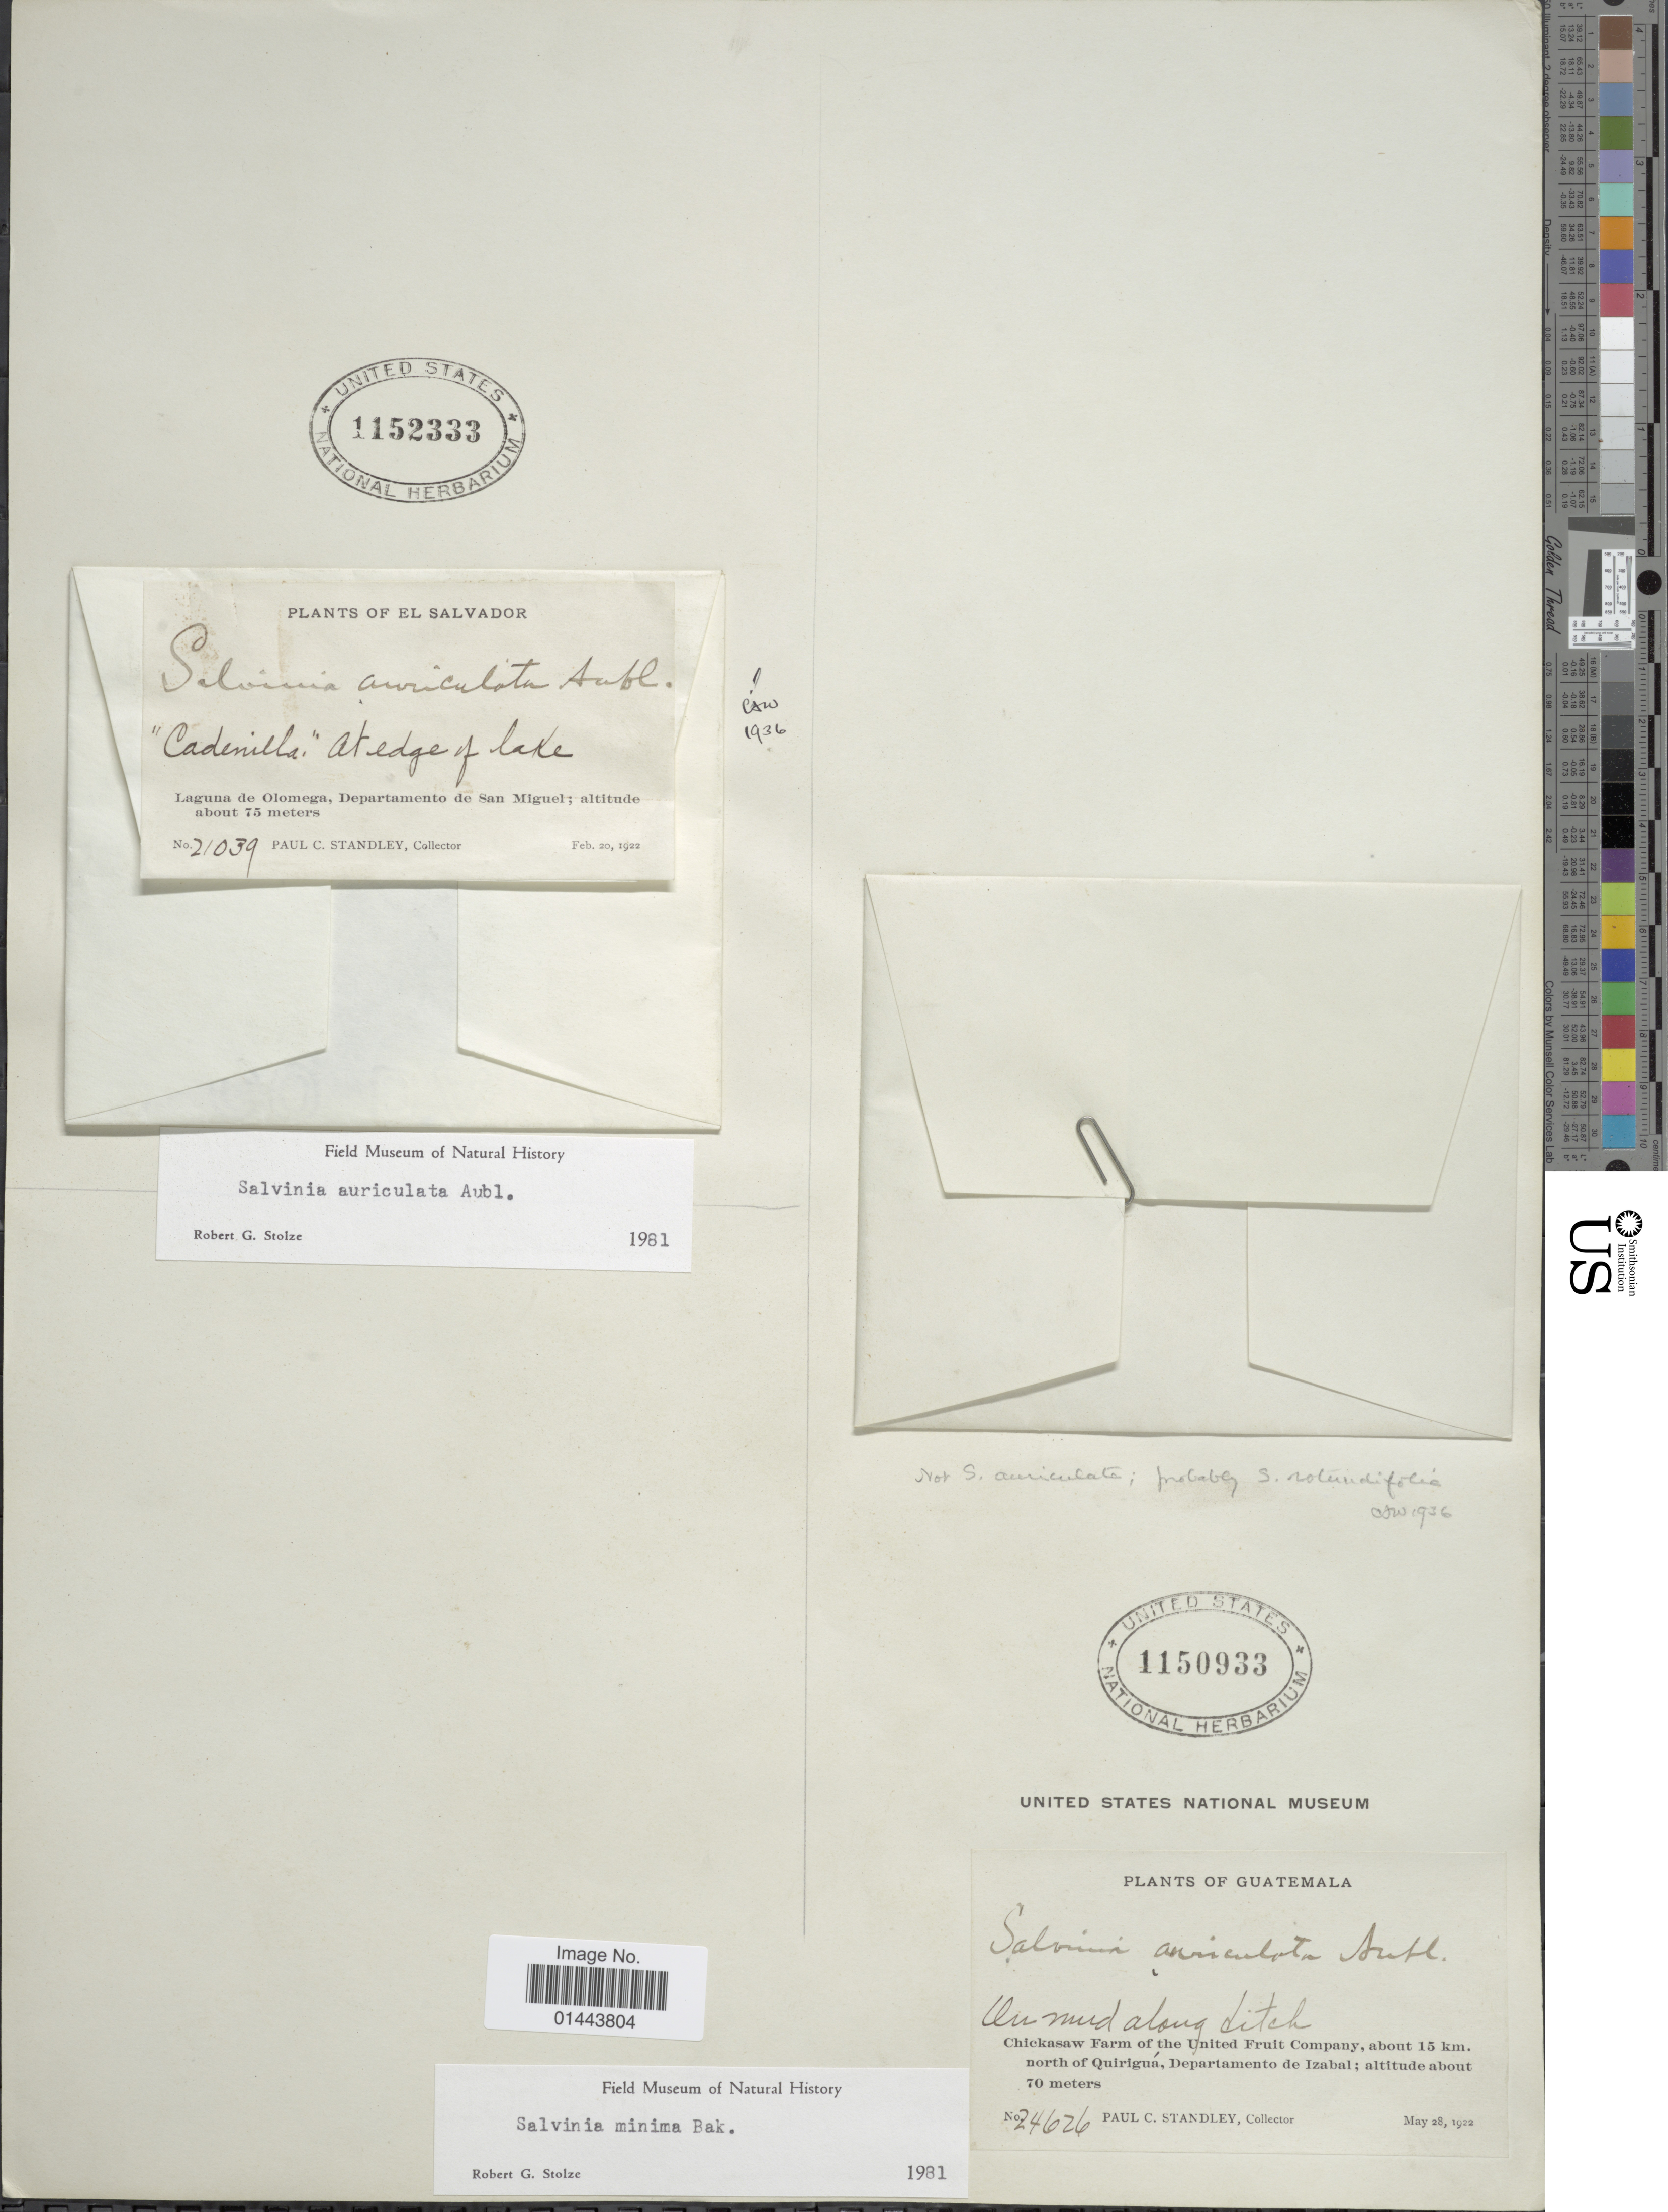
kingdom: Plantae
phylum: Tracheophyta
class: Polypodiopsida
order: Salviniales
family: Salviniaceae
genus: Salvinia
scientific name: Salvinia auriculata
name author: Aubl.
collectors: P. C. Standley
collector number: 21039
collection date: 1922-02-20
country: El Salvador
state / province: San Miguel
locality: Cadenilla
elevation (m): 75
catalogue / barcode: US 1152333-2